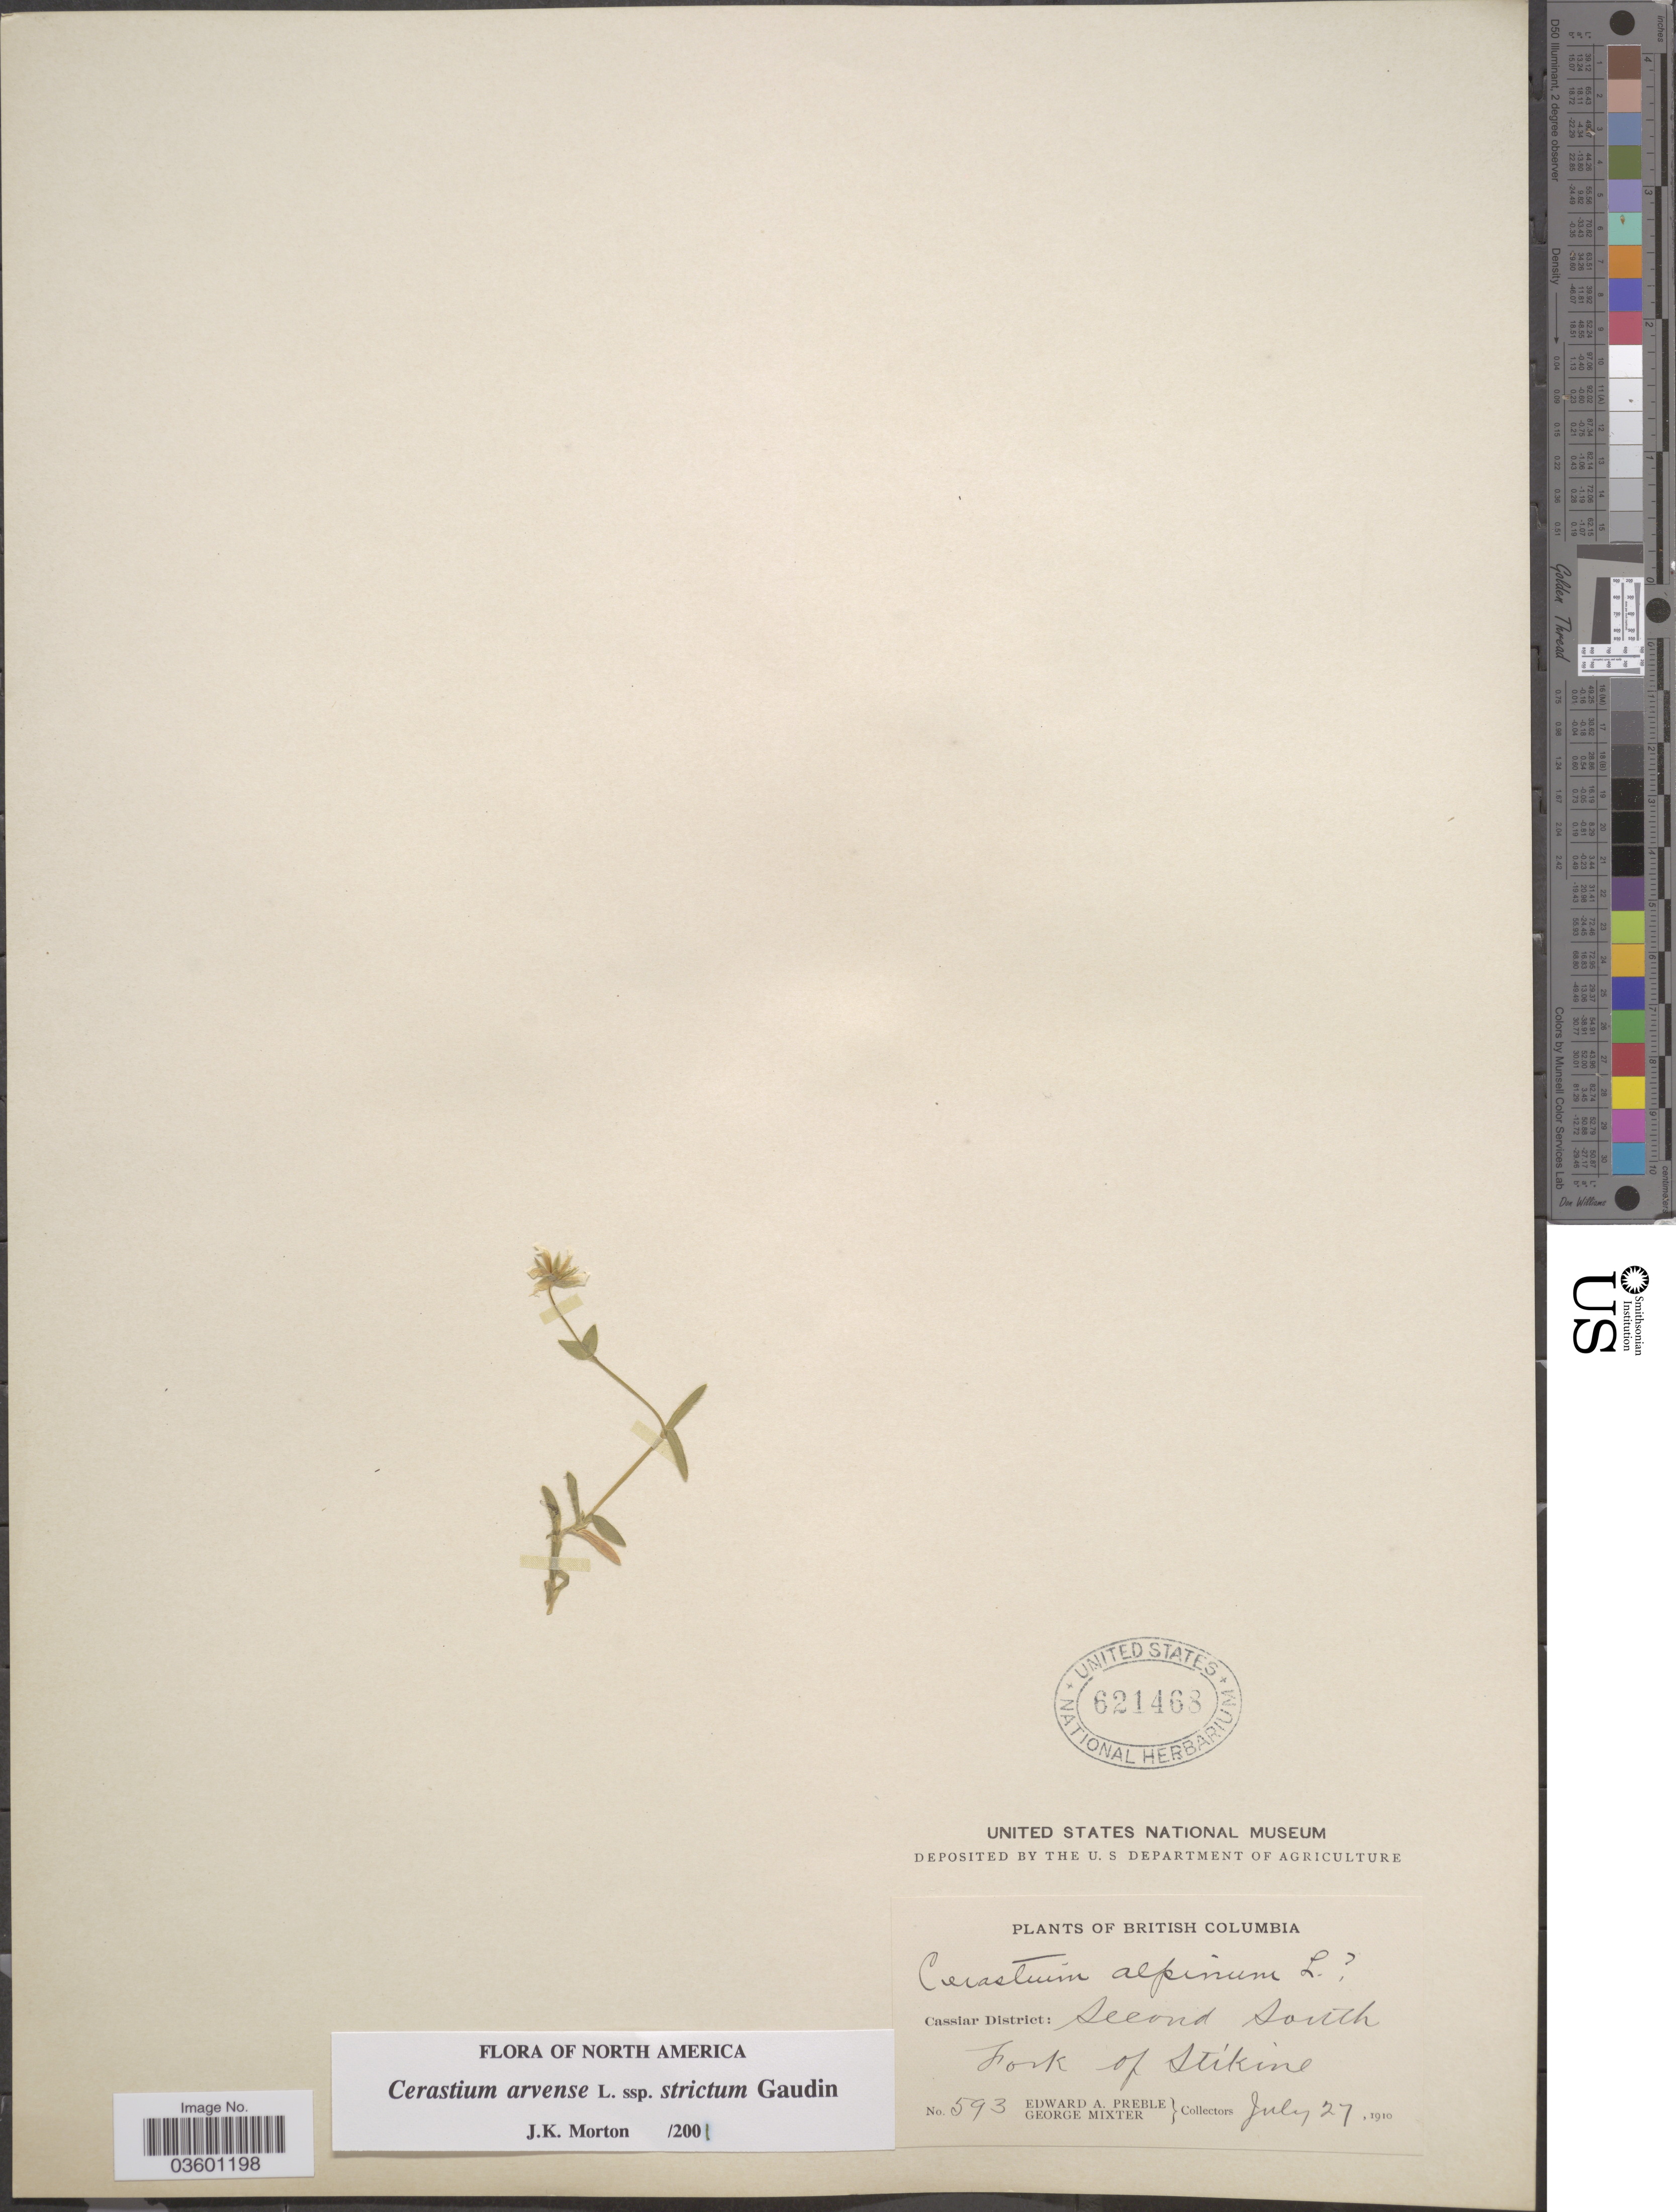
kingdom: Plantae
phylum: Tracheophyta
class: Magnoliopsida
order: Caryophyllales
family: Caryophyllaceae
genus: Cerastium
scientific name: Cerastium arvense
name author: L.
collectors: E. Preble & G. Mixter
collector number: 593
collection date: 1910-07-27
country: Canada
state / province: British Columbia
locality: Cassiar District: Second South Fork of Stikine.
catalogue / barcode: US 621468